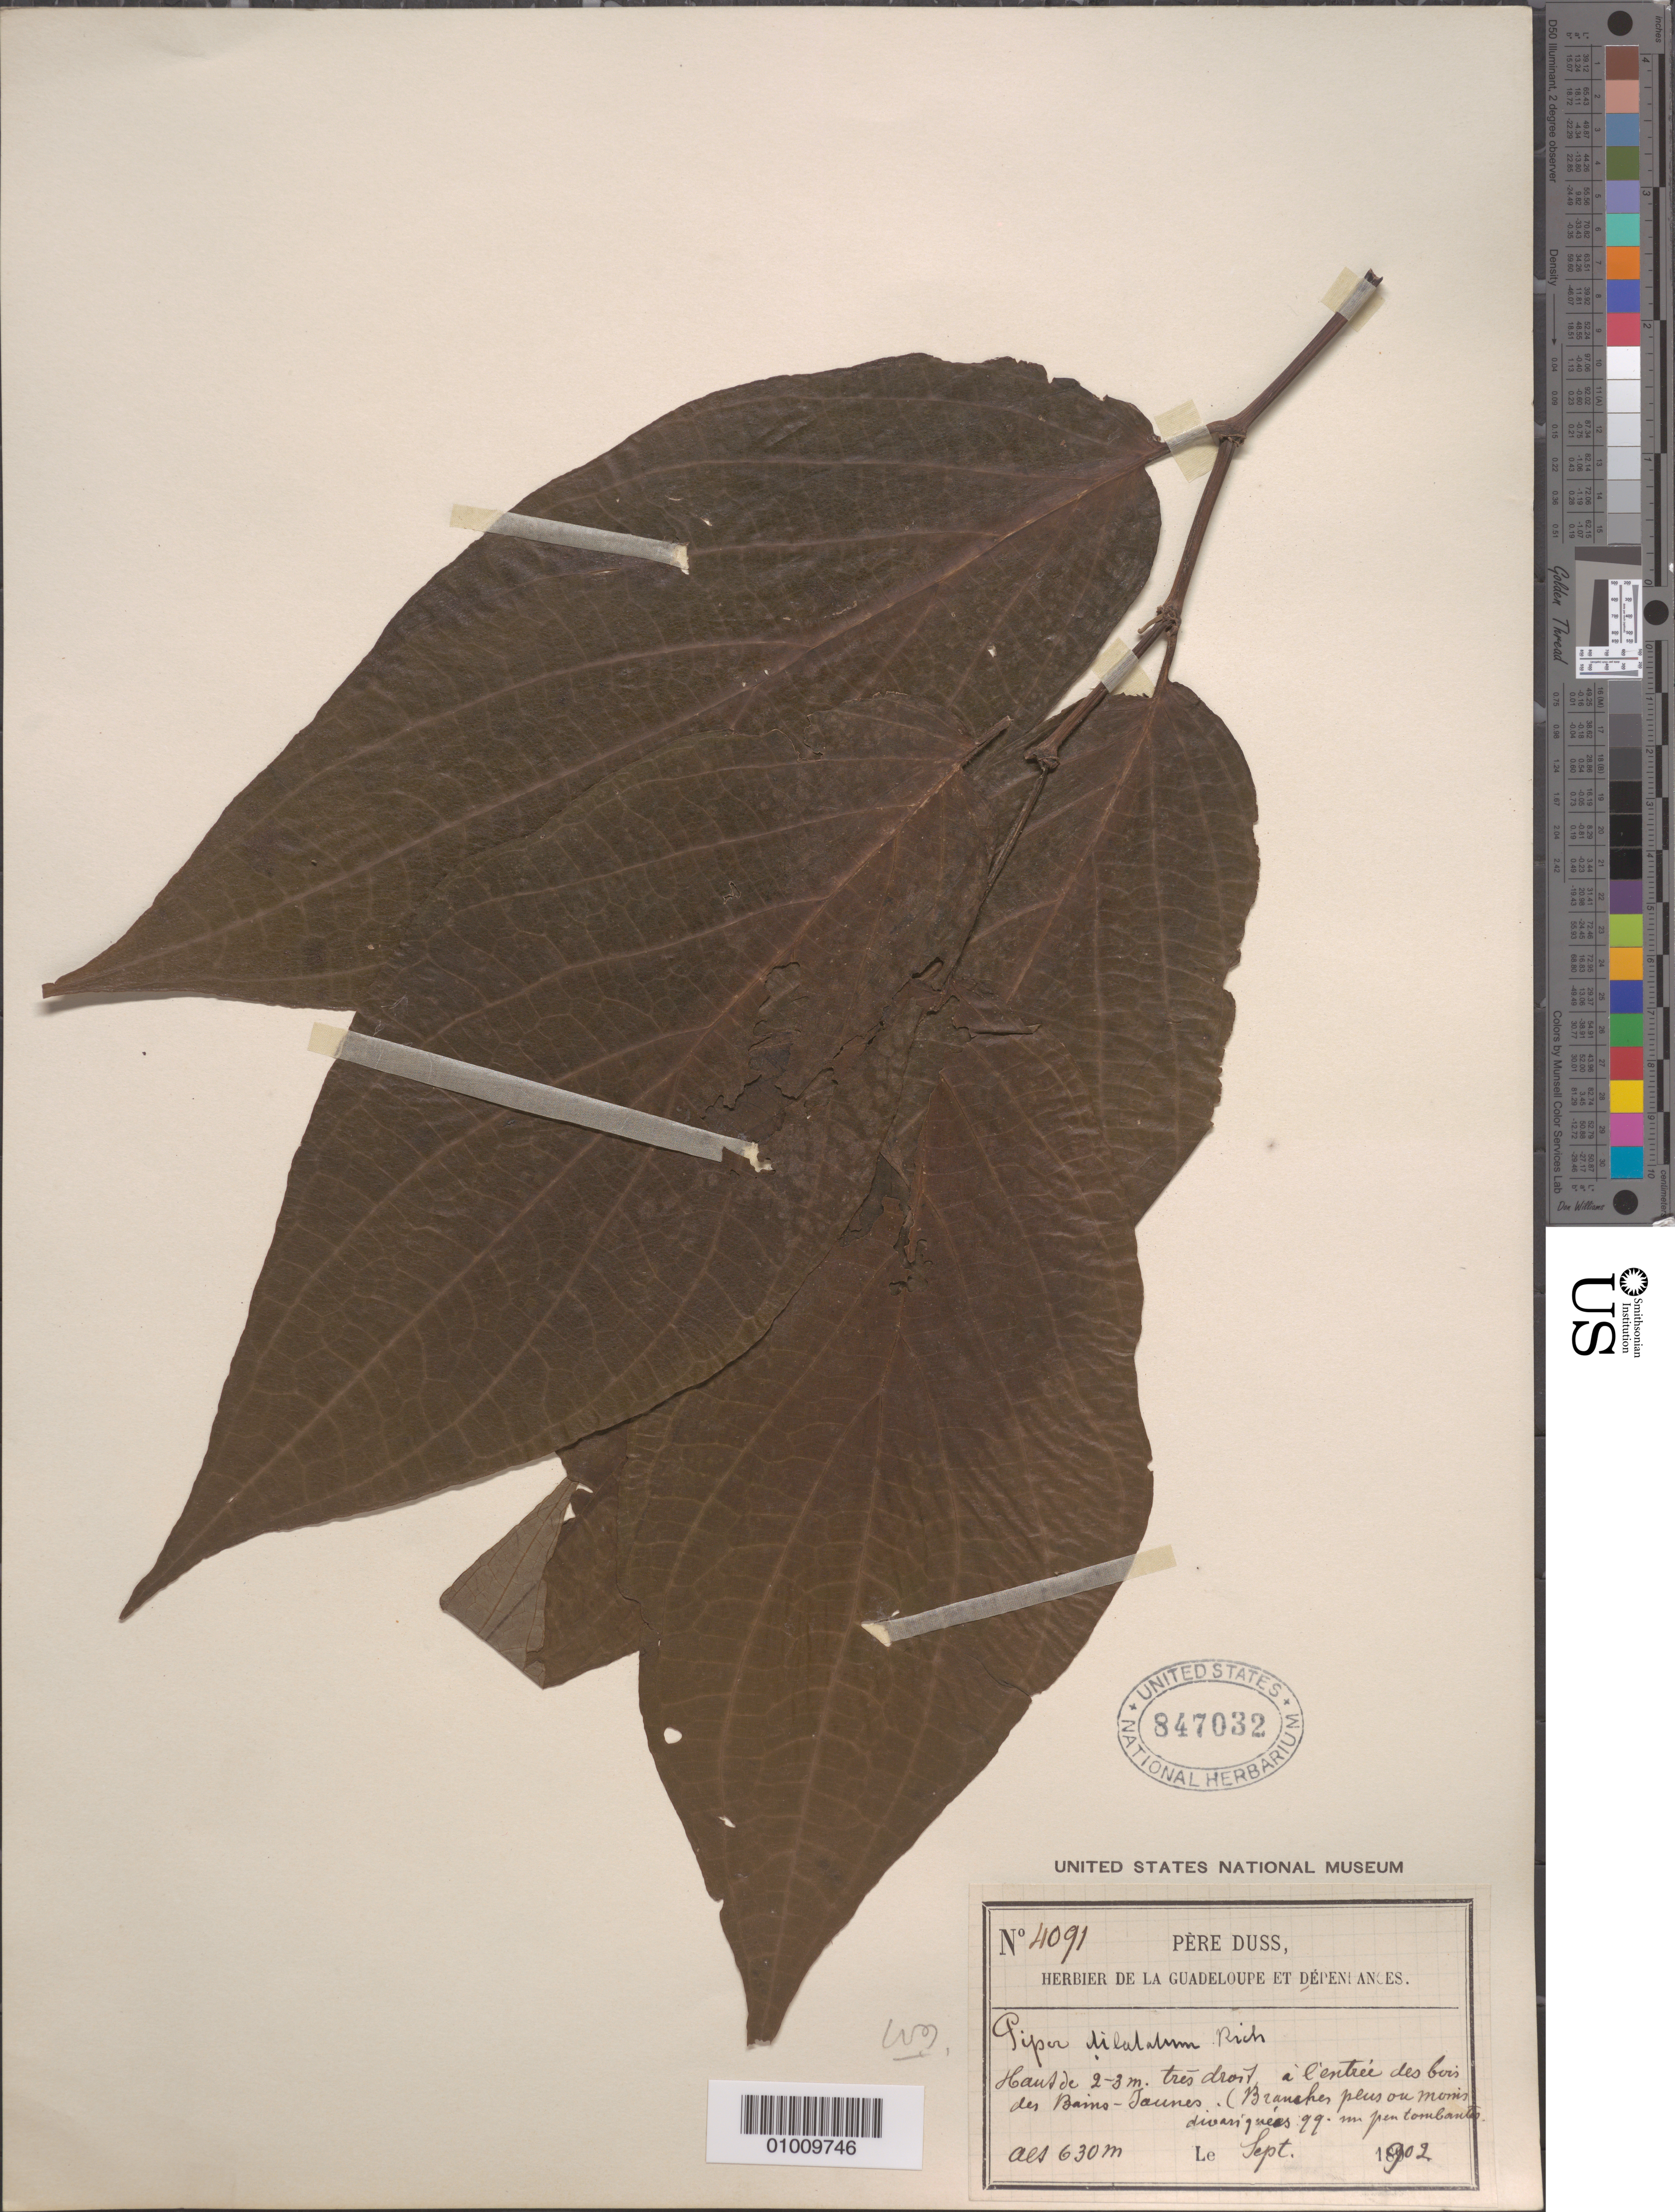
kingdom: Plantae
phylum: Tracheophyta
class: Magnoliopsida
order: Piperales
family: Piperaceae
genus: Piper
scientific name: Piper dilatatum var. dilatatum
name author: Rich.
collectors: Père Duss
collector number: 4091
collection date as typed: Sep 1902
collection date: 1902-09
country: Guadeloupe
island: Basse Terre [Guadeloupe]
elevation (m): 630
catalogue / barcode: US 847032